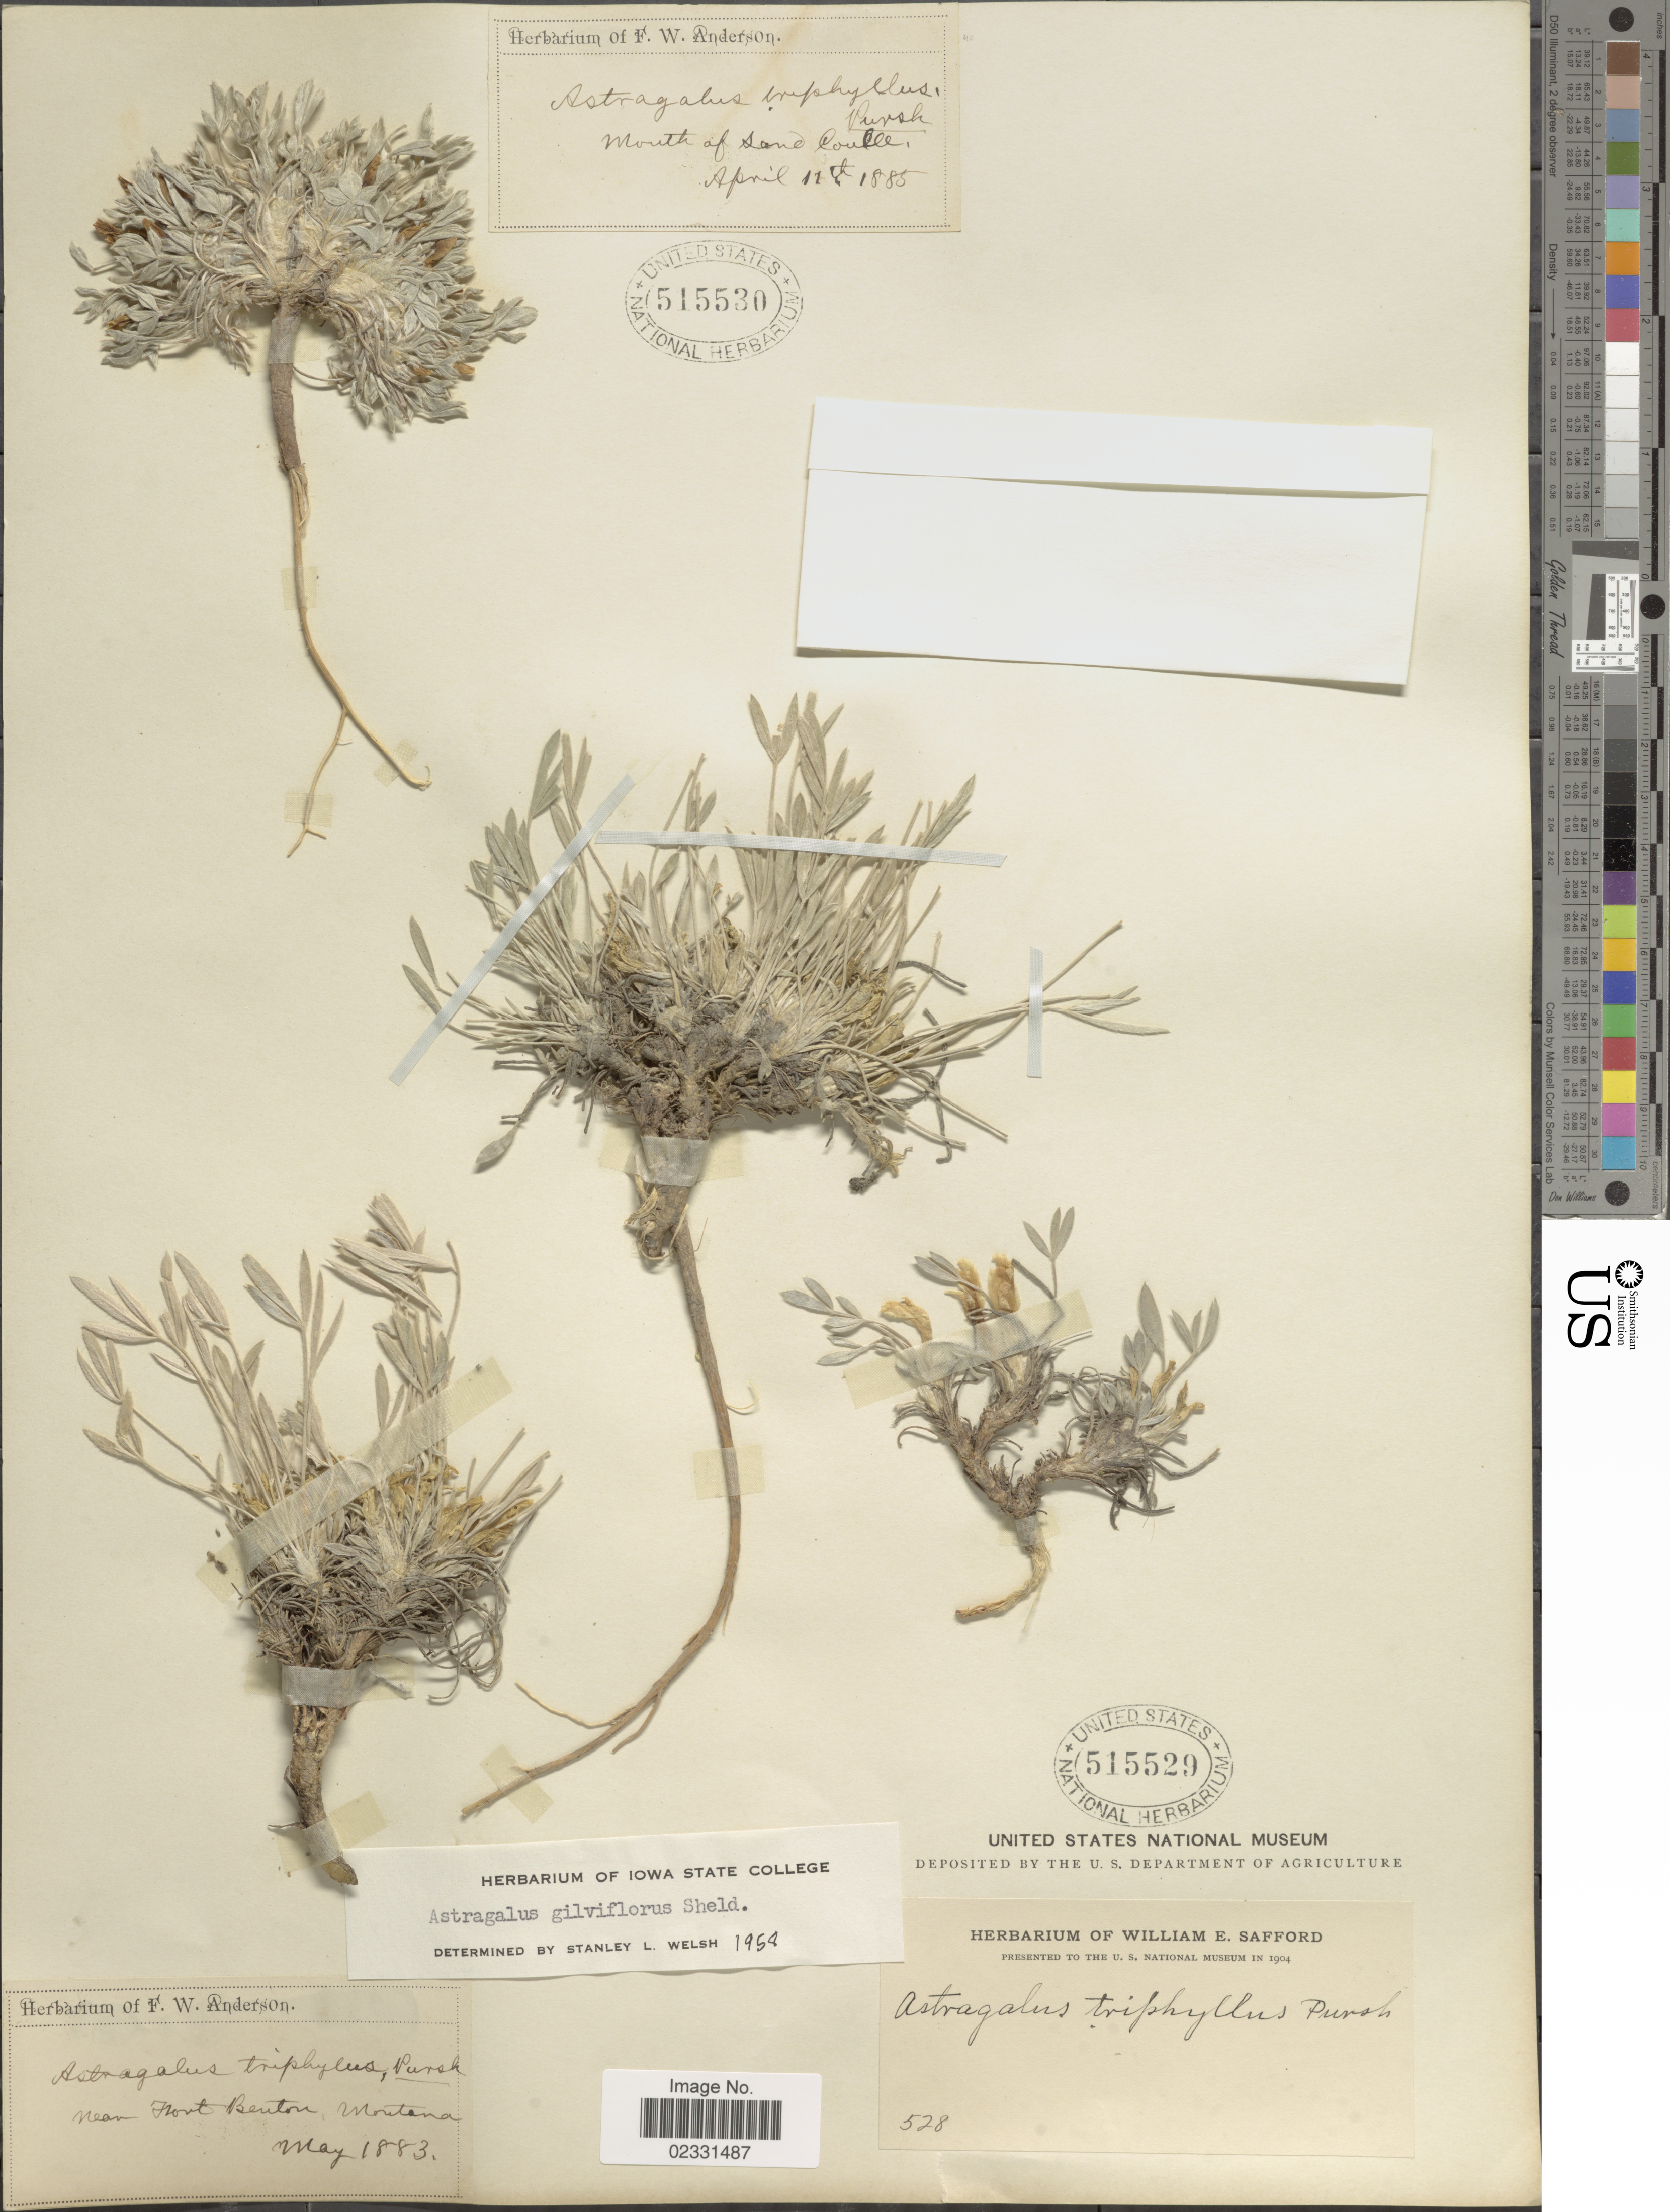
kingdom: Plantae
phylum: Tracheophyta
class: Magnoliopsida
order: Fabales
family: Fabaceae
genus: Astragalus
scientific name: Astragalus gilviflorus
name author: E. Sheld.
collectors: ex herb. F.W. Anderson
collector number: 528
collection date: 1883-05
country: United States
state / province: Montana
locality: Near Fort Benton, Montana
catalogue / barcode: US 515529